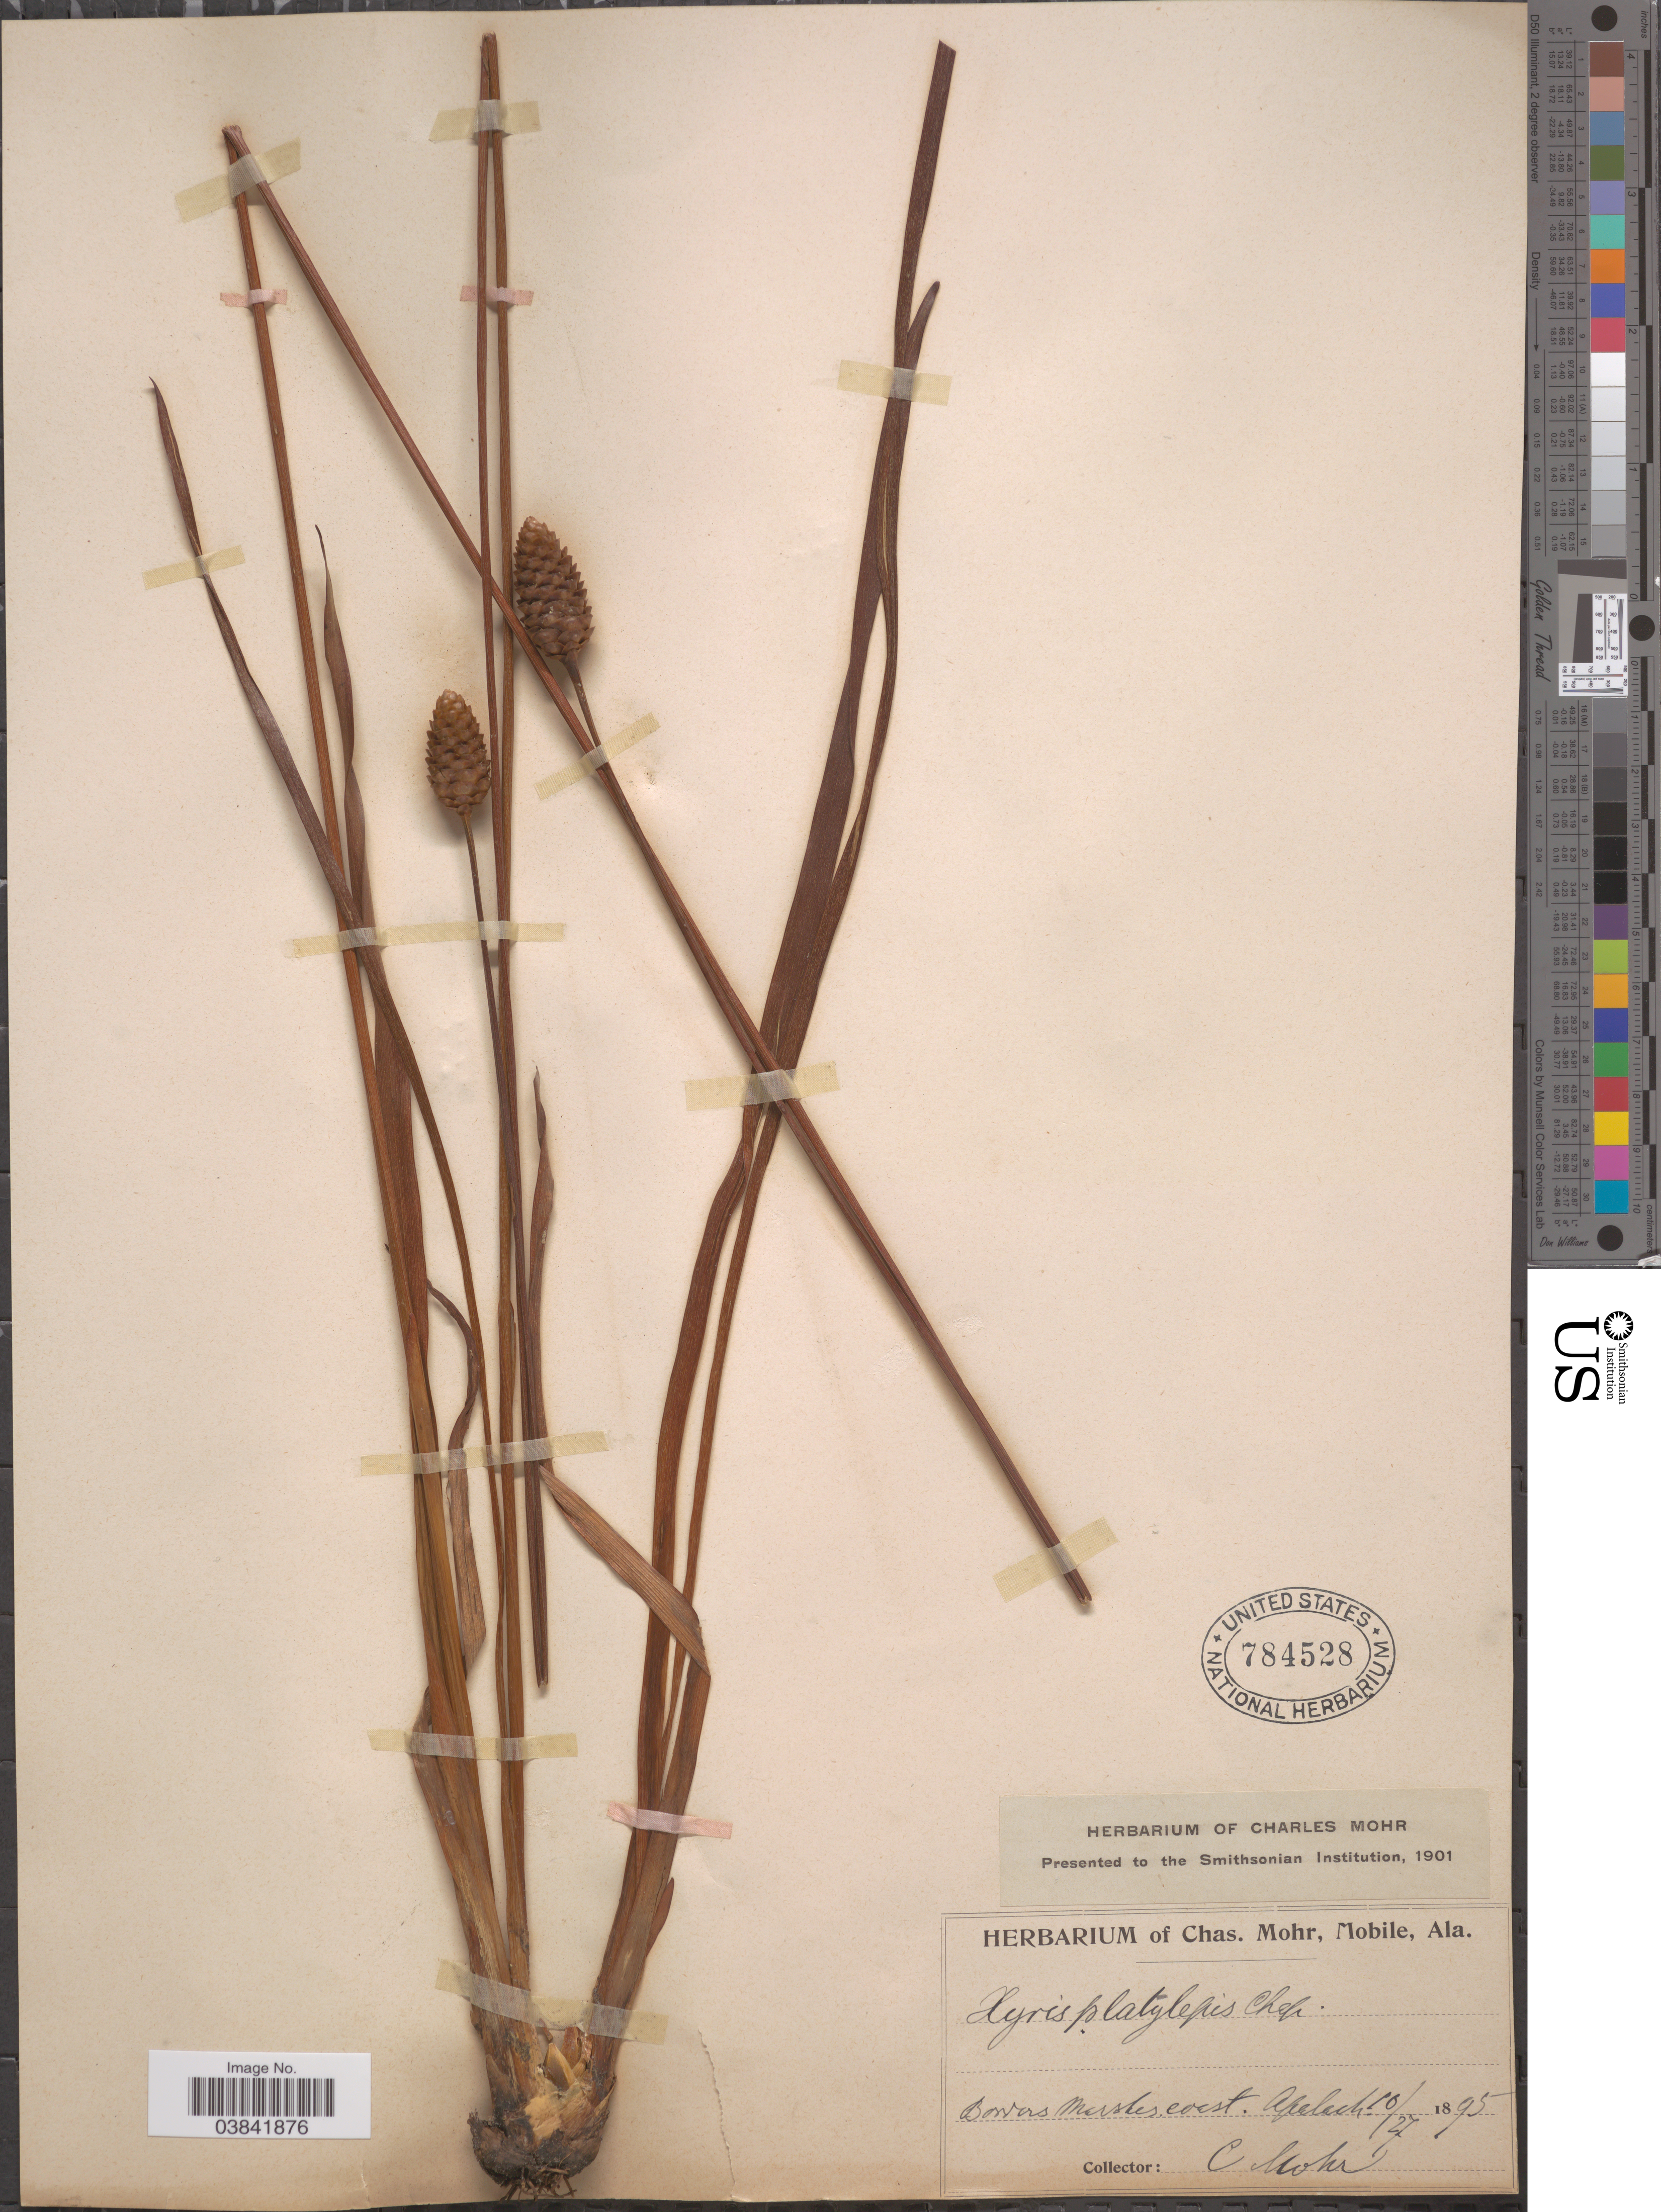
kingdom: Plantae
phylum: Tracheophyta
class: Liliopsida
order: Poales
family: Xyridaceae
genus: Xyris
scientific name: Xyris platylepis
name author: Chapm.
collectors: Mohr, C. T. (herbarium)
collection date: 1895-10-27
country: United States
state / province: Alabama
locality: Borders Marshes West Apalach.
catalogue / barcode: US 784528